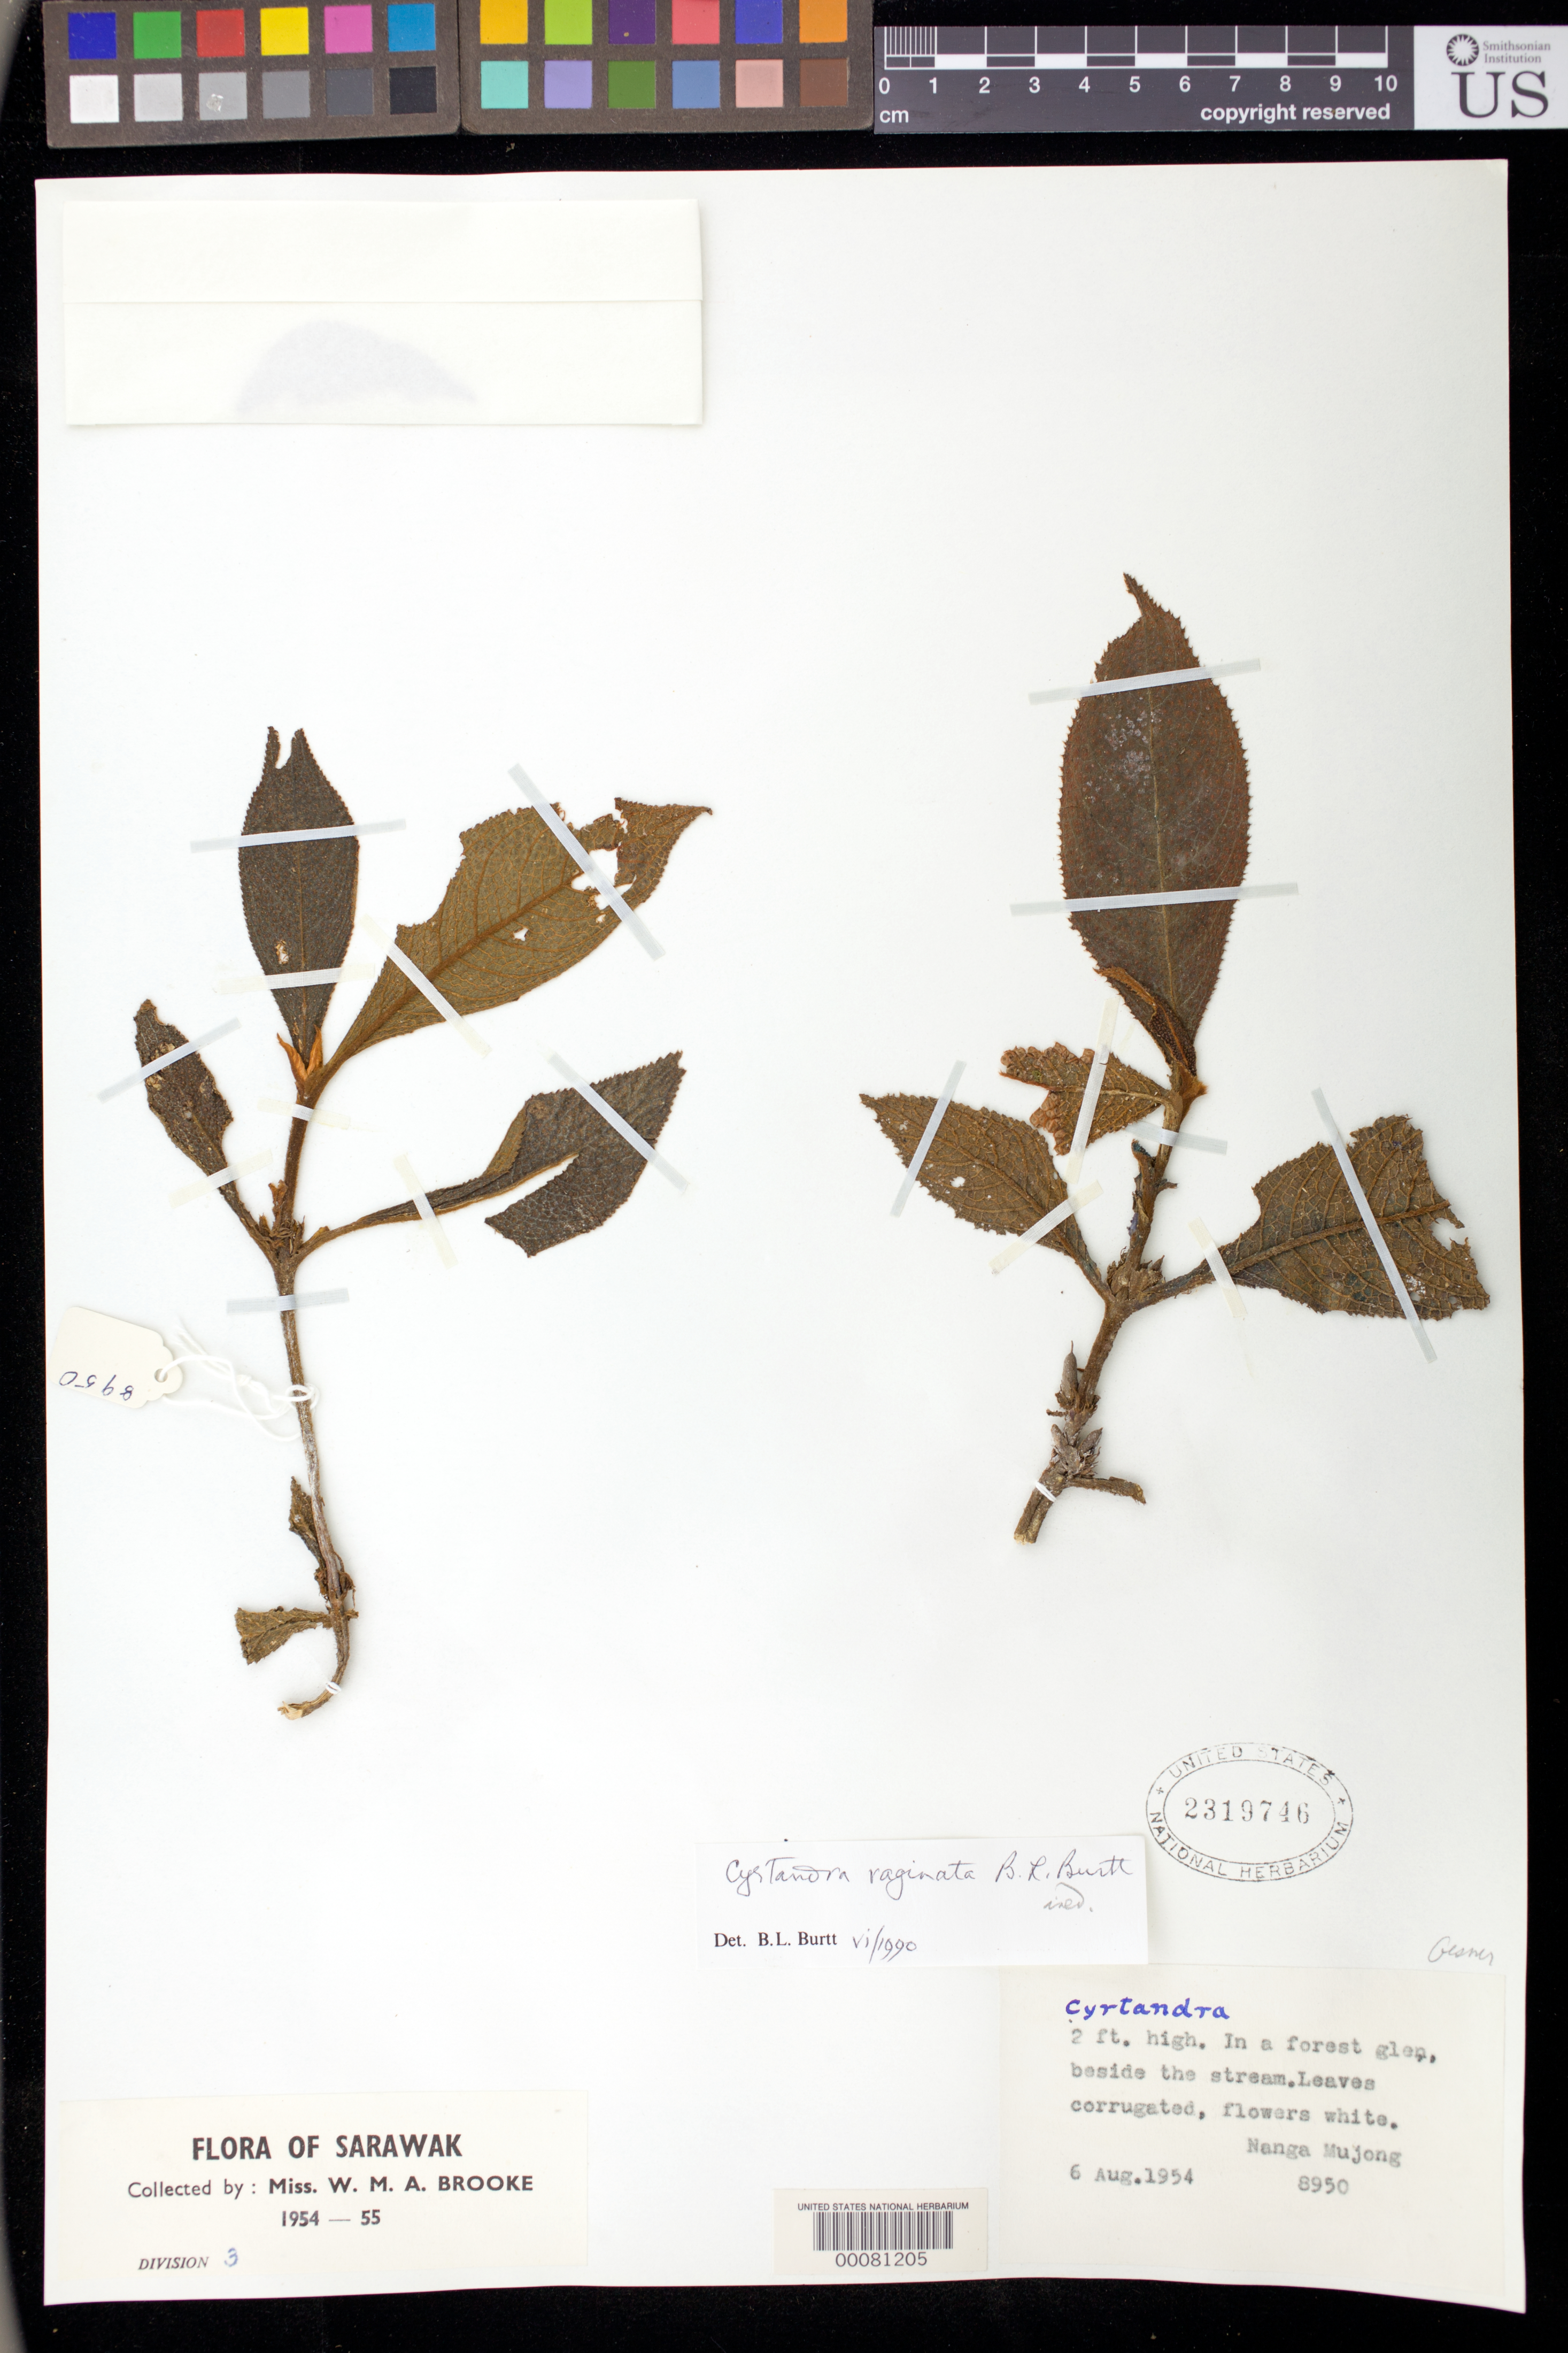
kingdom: Plantae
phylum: Tracheophyta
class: Magnoliopsida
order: Lamiales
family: Gesneriaceae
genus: Cyrtandra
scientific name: Cyrtandra vaginata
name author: B.L. Burtt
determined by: Burtt, B. L.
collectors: W. Brooke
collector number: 8950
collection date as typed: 06 Aug 1954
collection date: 1954-08-06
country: Malaysia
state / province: Sarawak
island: Borneo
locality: Nanga mujong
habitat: In a forest glen, beside the stream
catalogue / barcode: US 2319746